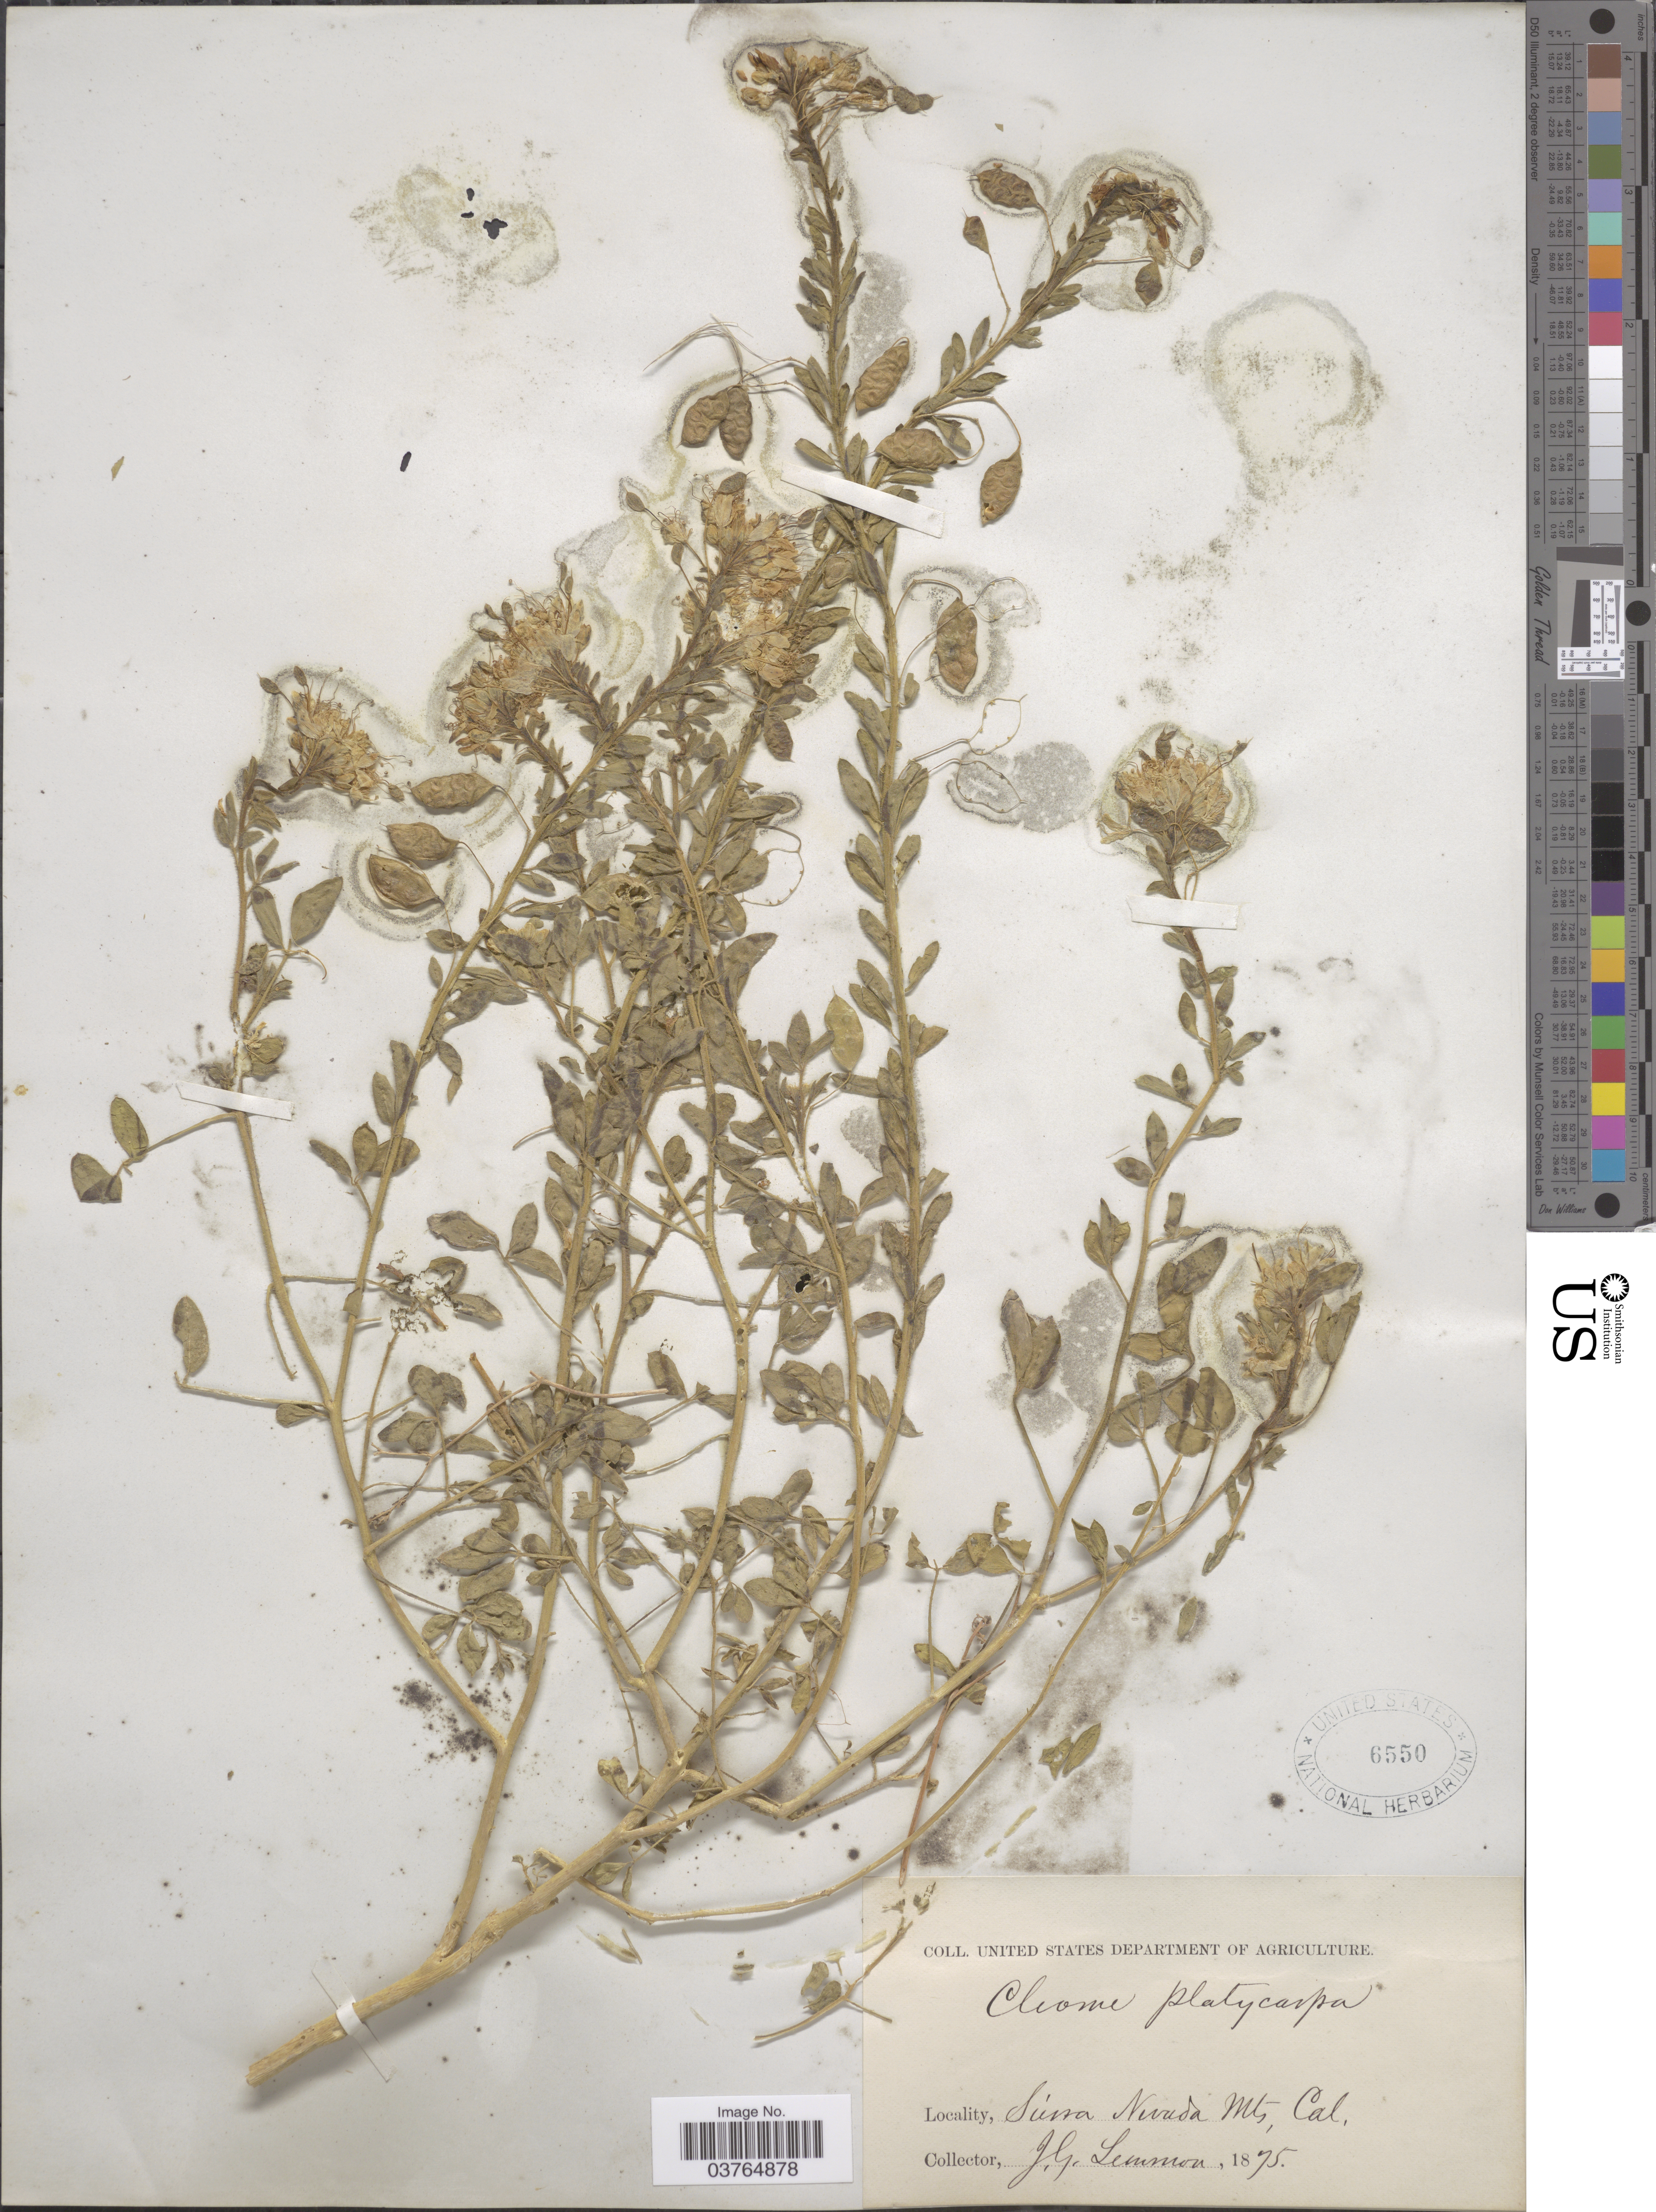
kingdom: Plantae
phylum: Tracheophyta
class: Magnoliopsida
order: Brassicales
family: Cleomaceae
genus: Cleomella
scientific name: Cleomella platycarpa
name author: (Torr.) Roalson & J.C. Hall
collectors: J. Lemmon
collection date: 1875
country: United States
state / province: California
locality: Sierra Nevada Mts.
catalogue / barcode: US 6550